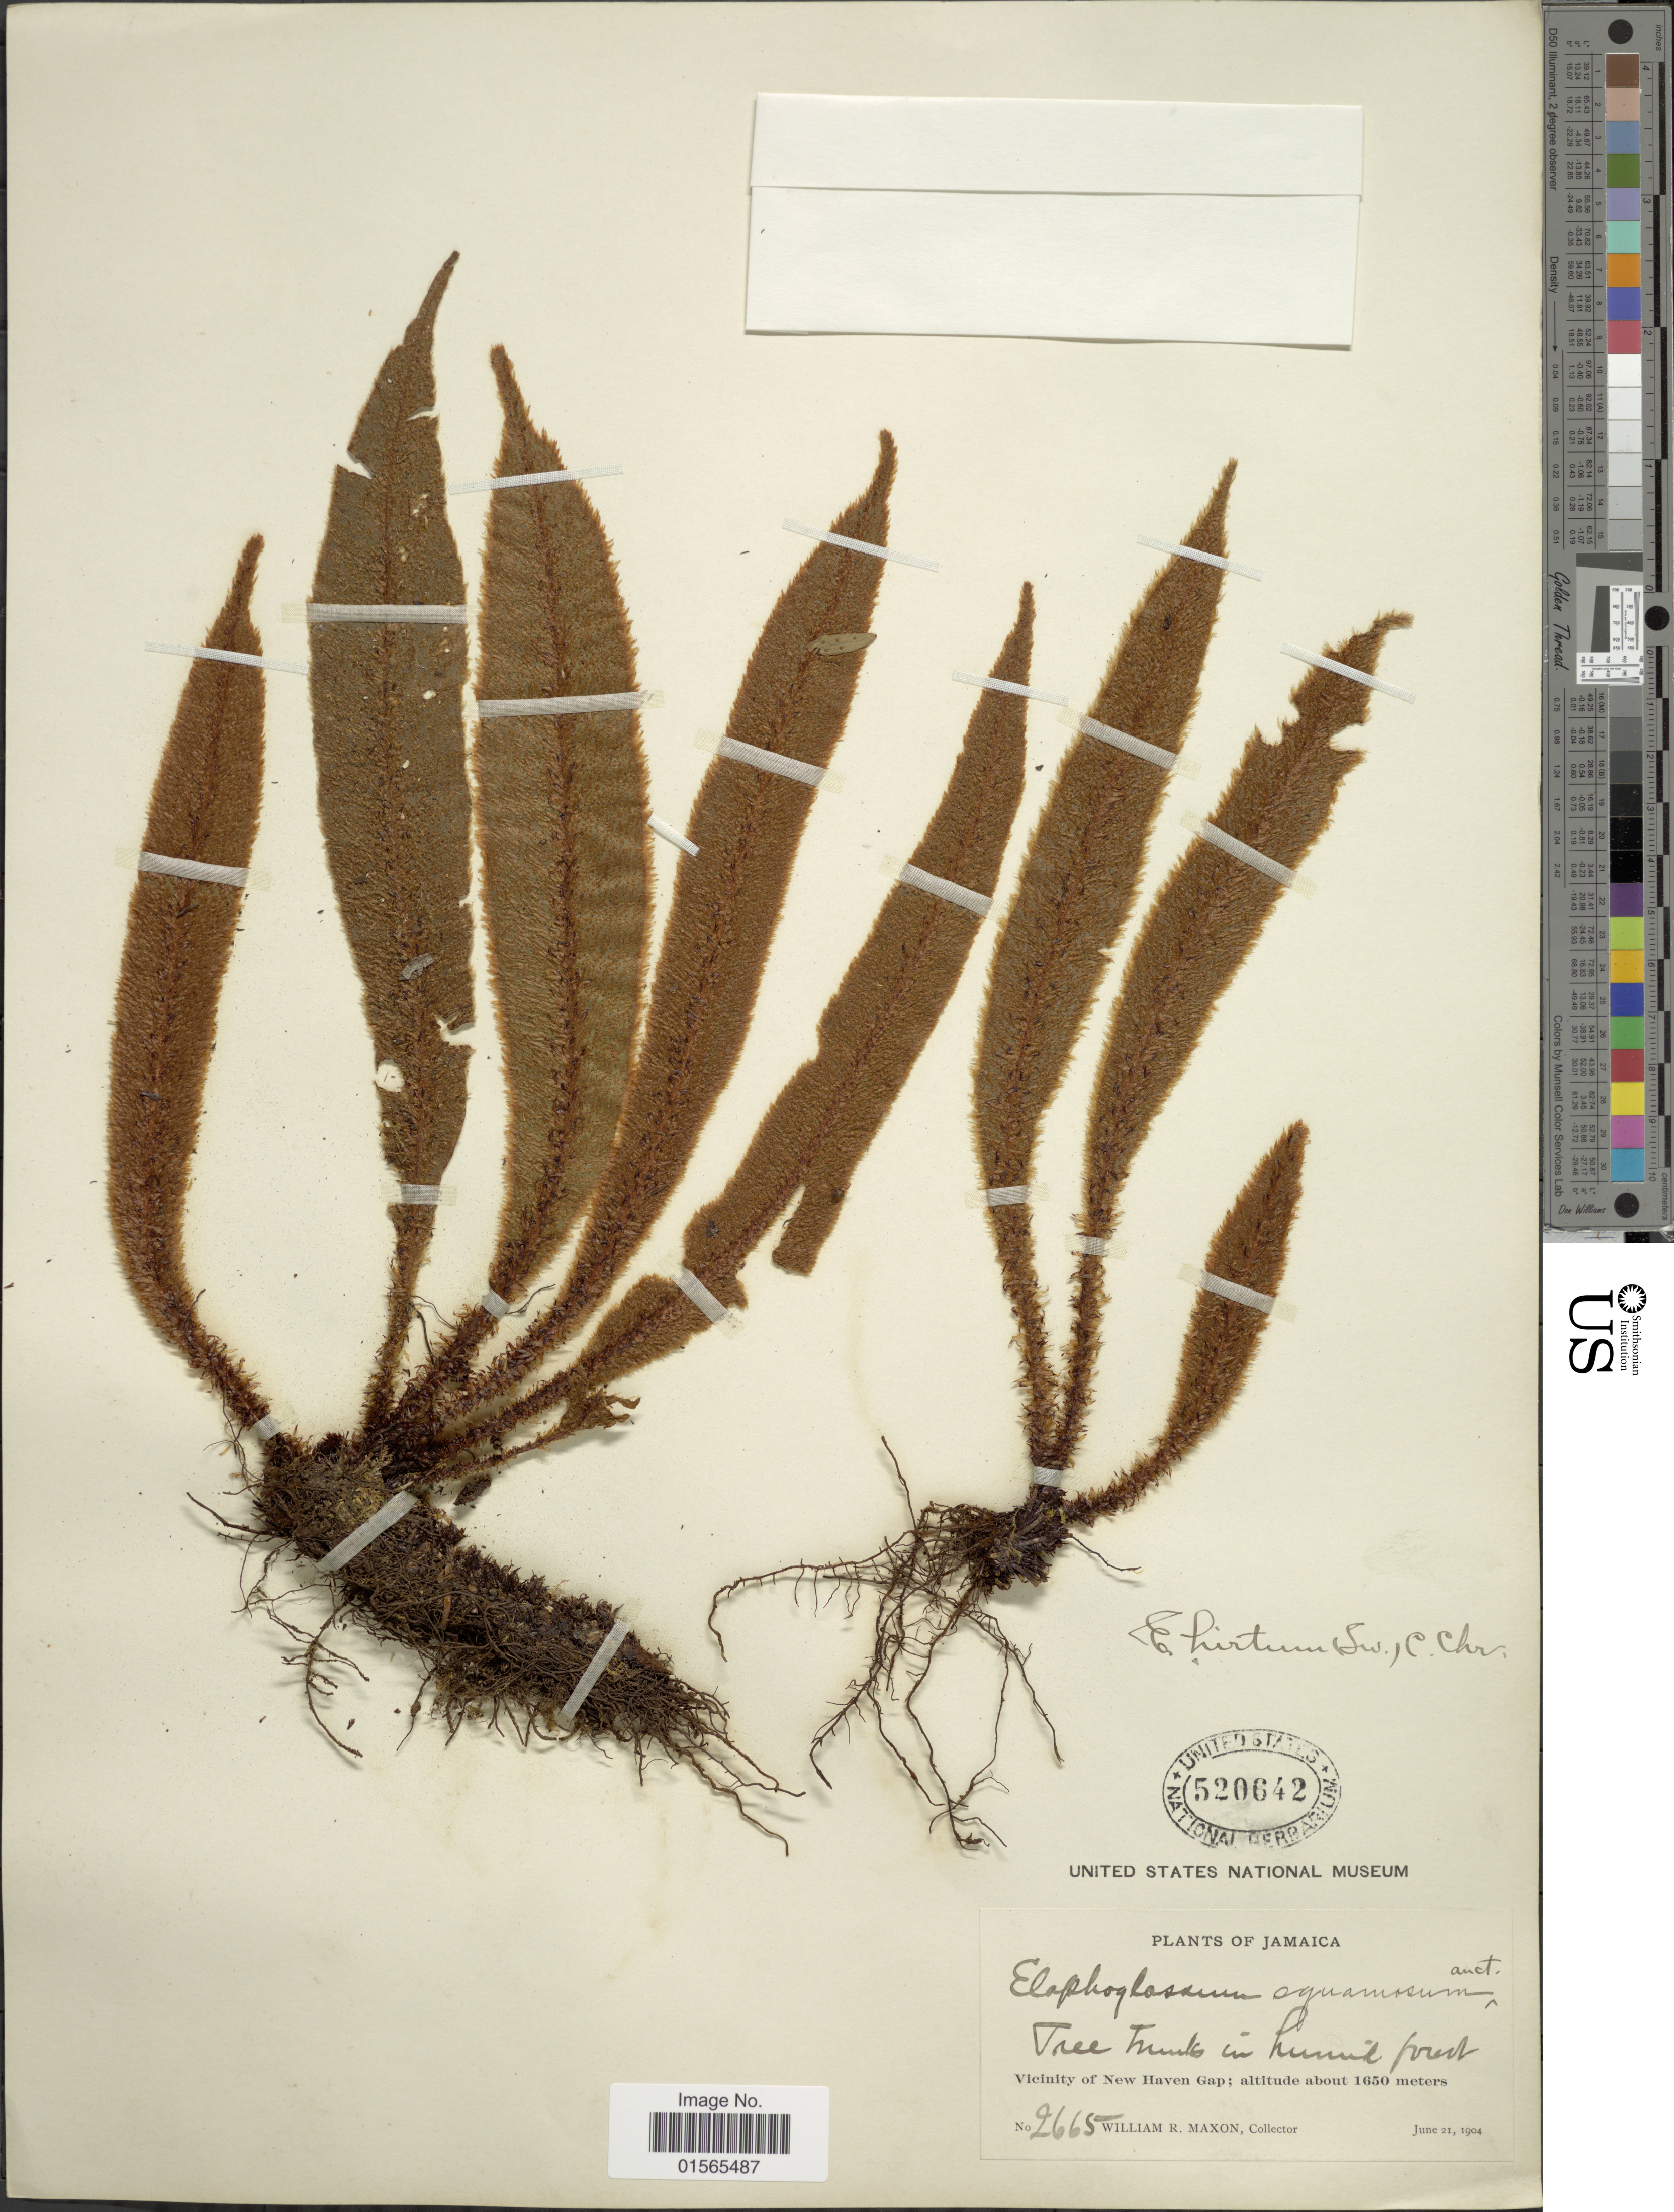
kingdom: Plantae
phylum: Tracheophyta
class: Polypodiopsida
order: Polypodiales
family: Dryopteridaceae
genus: Elaphoglossum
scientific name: Elaphoglossum hirtum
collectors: W. R. Maxon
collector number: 2665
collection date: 1904-06-21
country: Jamaica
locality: Vicinity of New Haven Gap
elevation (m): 1650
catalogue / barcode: US 520642